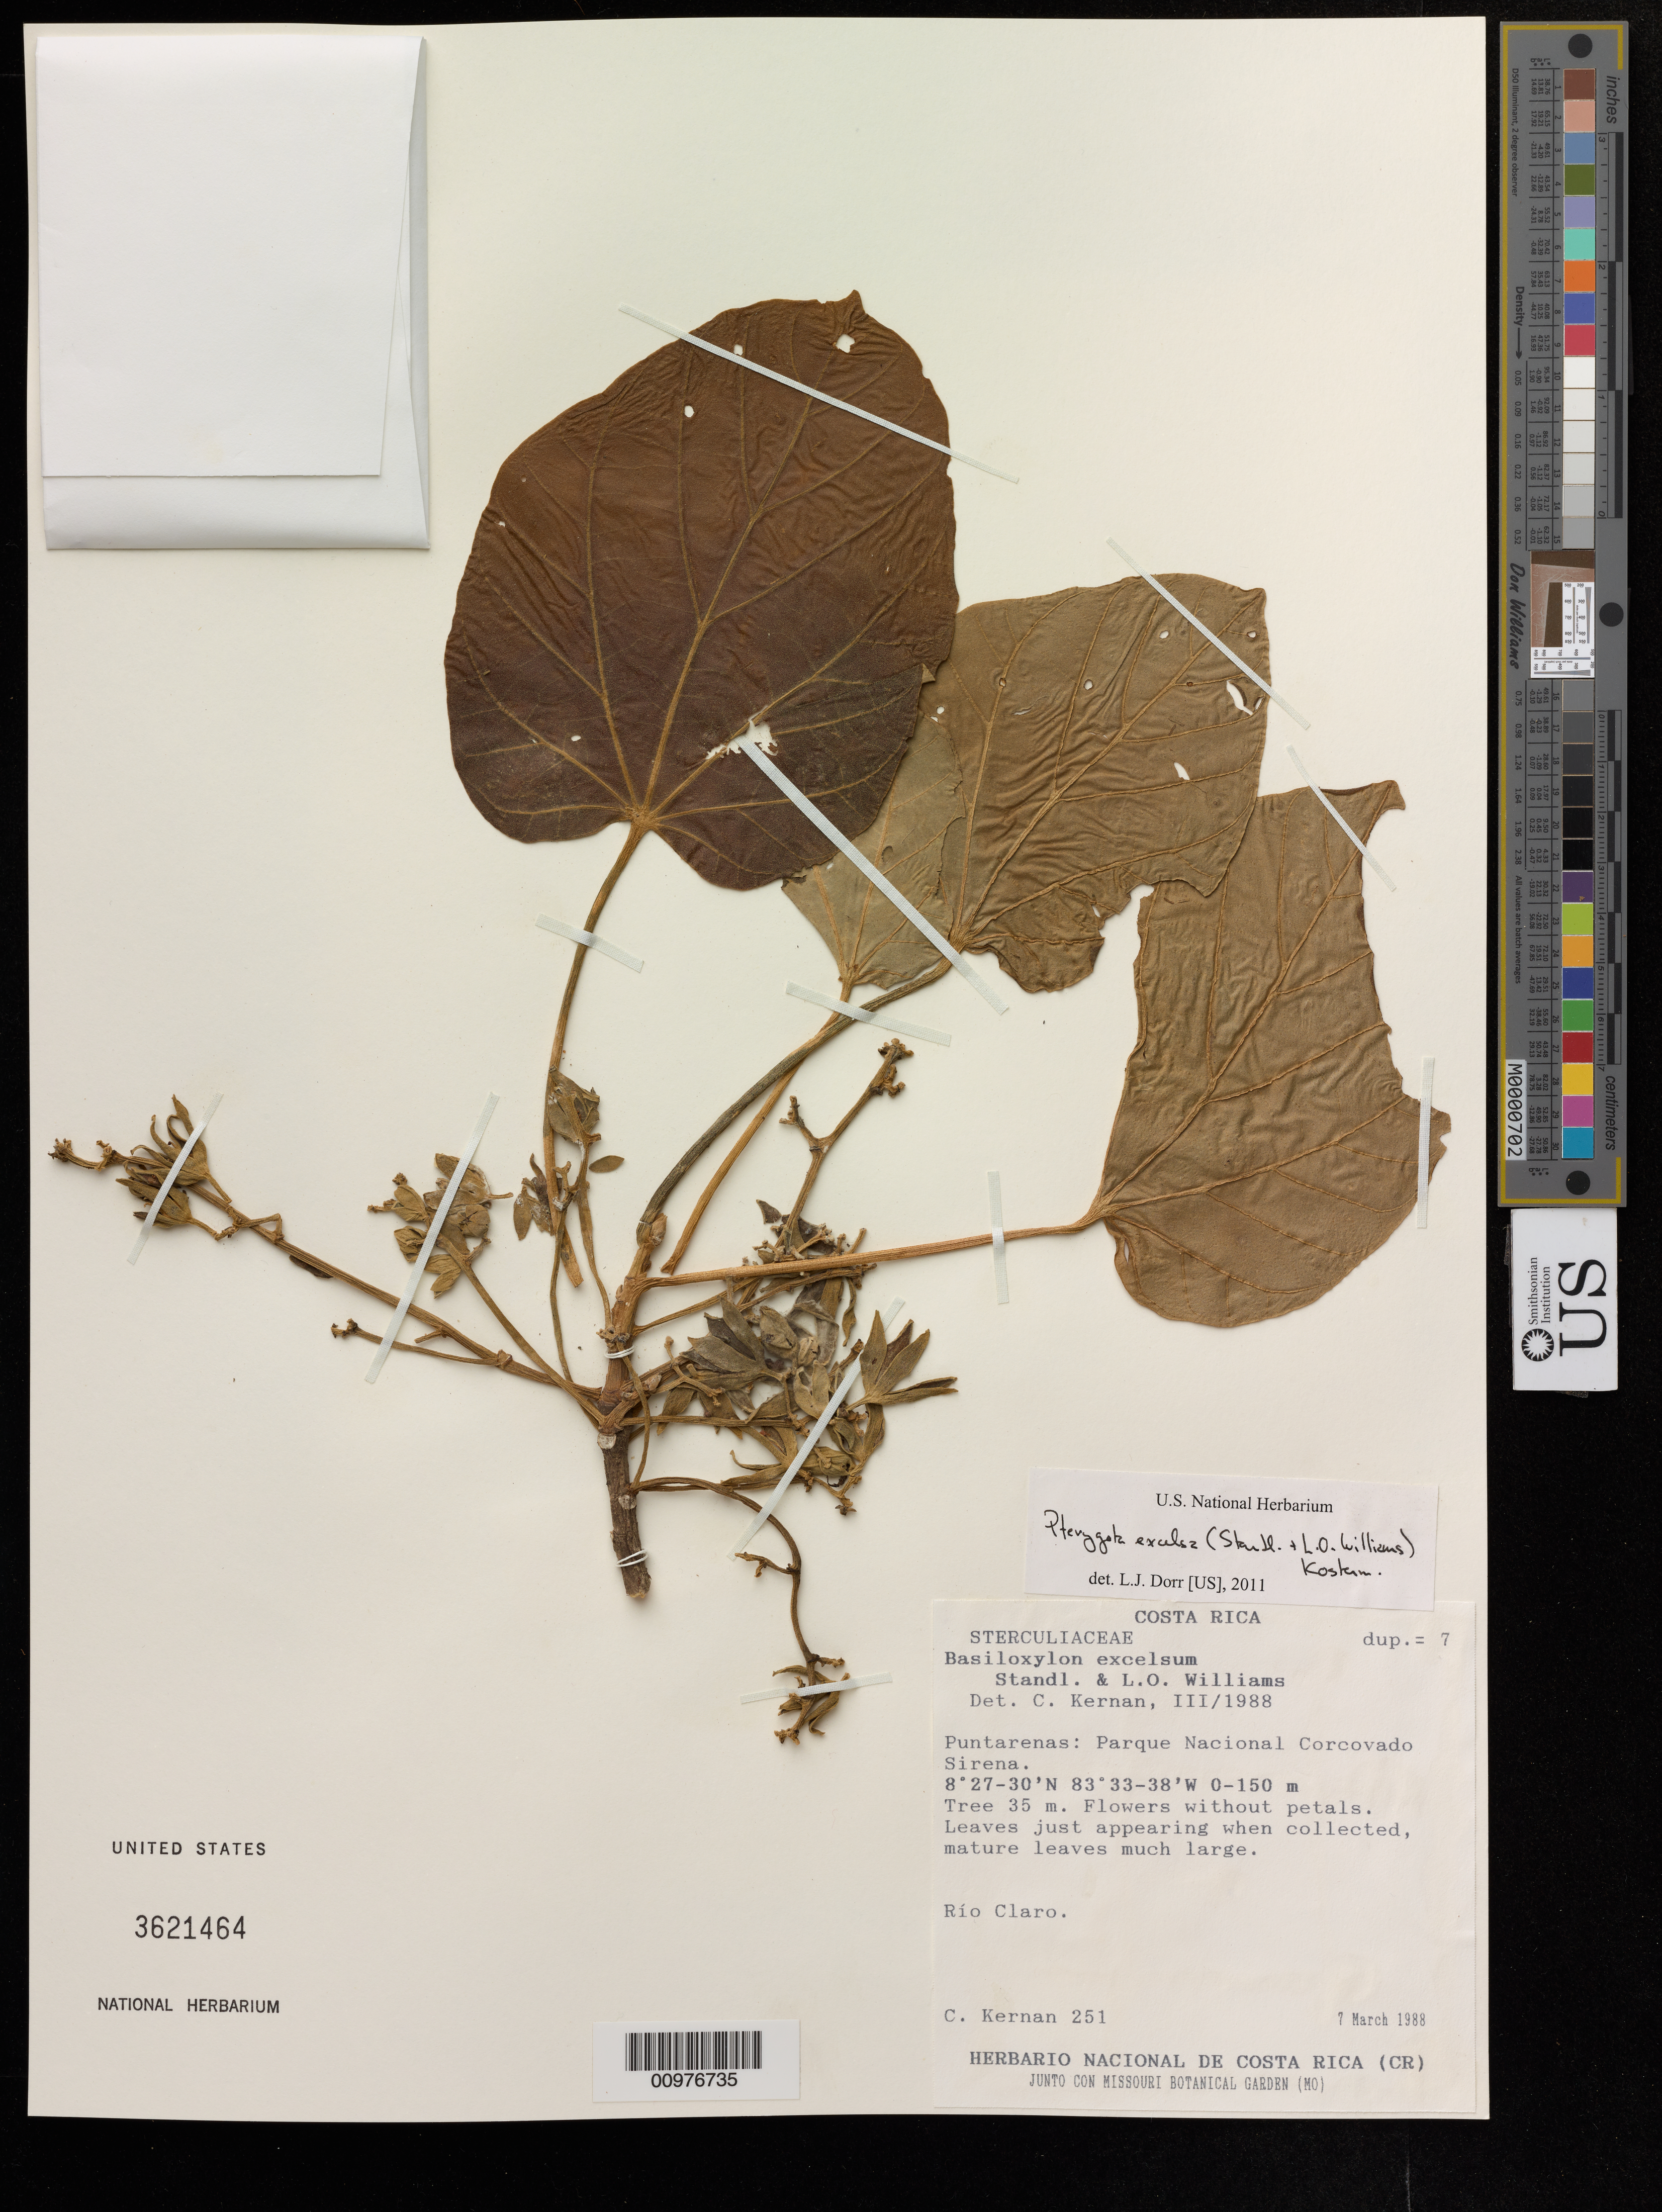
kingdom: Plantae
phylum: Tracheophyta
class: Magnoliopsida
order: Malvales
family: Malvaceae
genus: Pterygota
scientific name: Pterygota excelsa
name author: (Standl. & L.O. Williams) Kosterm.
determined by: Dorr, L. J., (BOT), Smithsonian Institution - National Museum of Natural History (UNITED STATES)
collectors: C. Kernan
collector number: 251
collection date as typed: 7 March 1988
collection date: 1988-03-07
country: Costa Rica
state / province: Puntarenas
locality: Parqe Nacional Corcovado Sirena. Rio Clao.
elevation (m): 0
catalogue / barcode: US 3621464